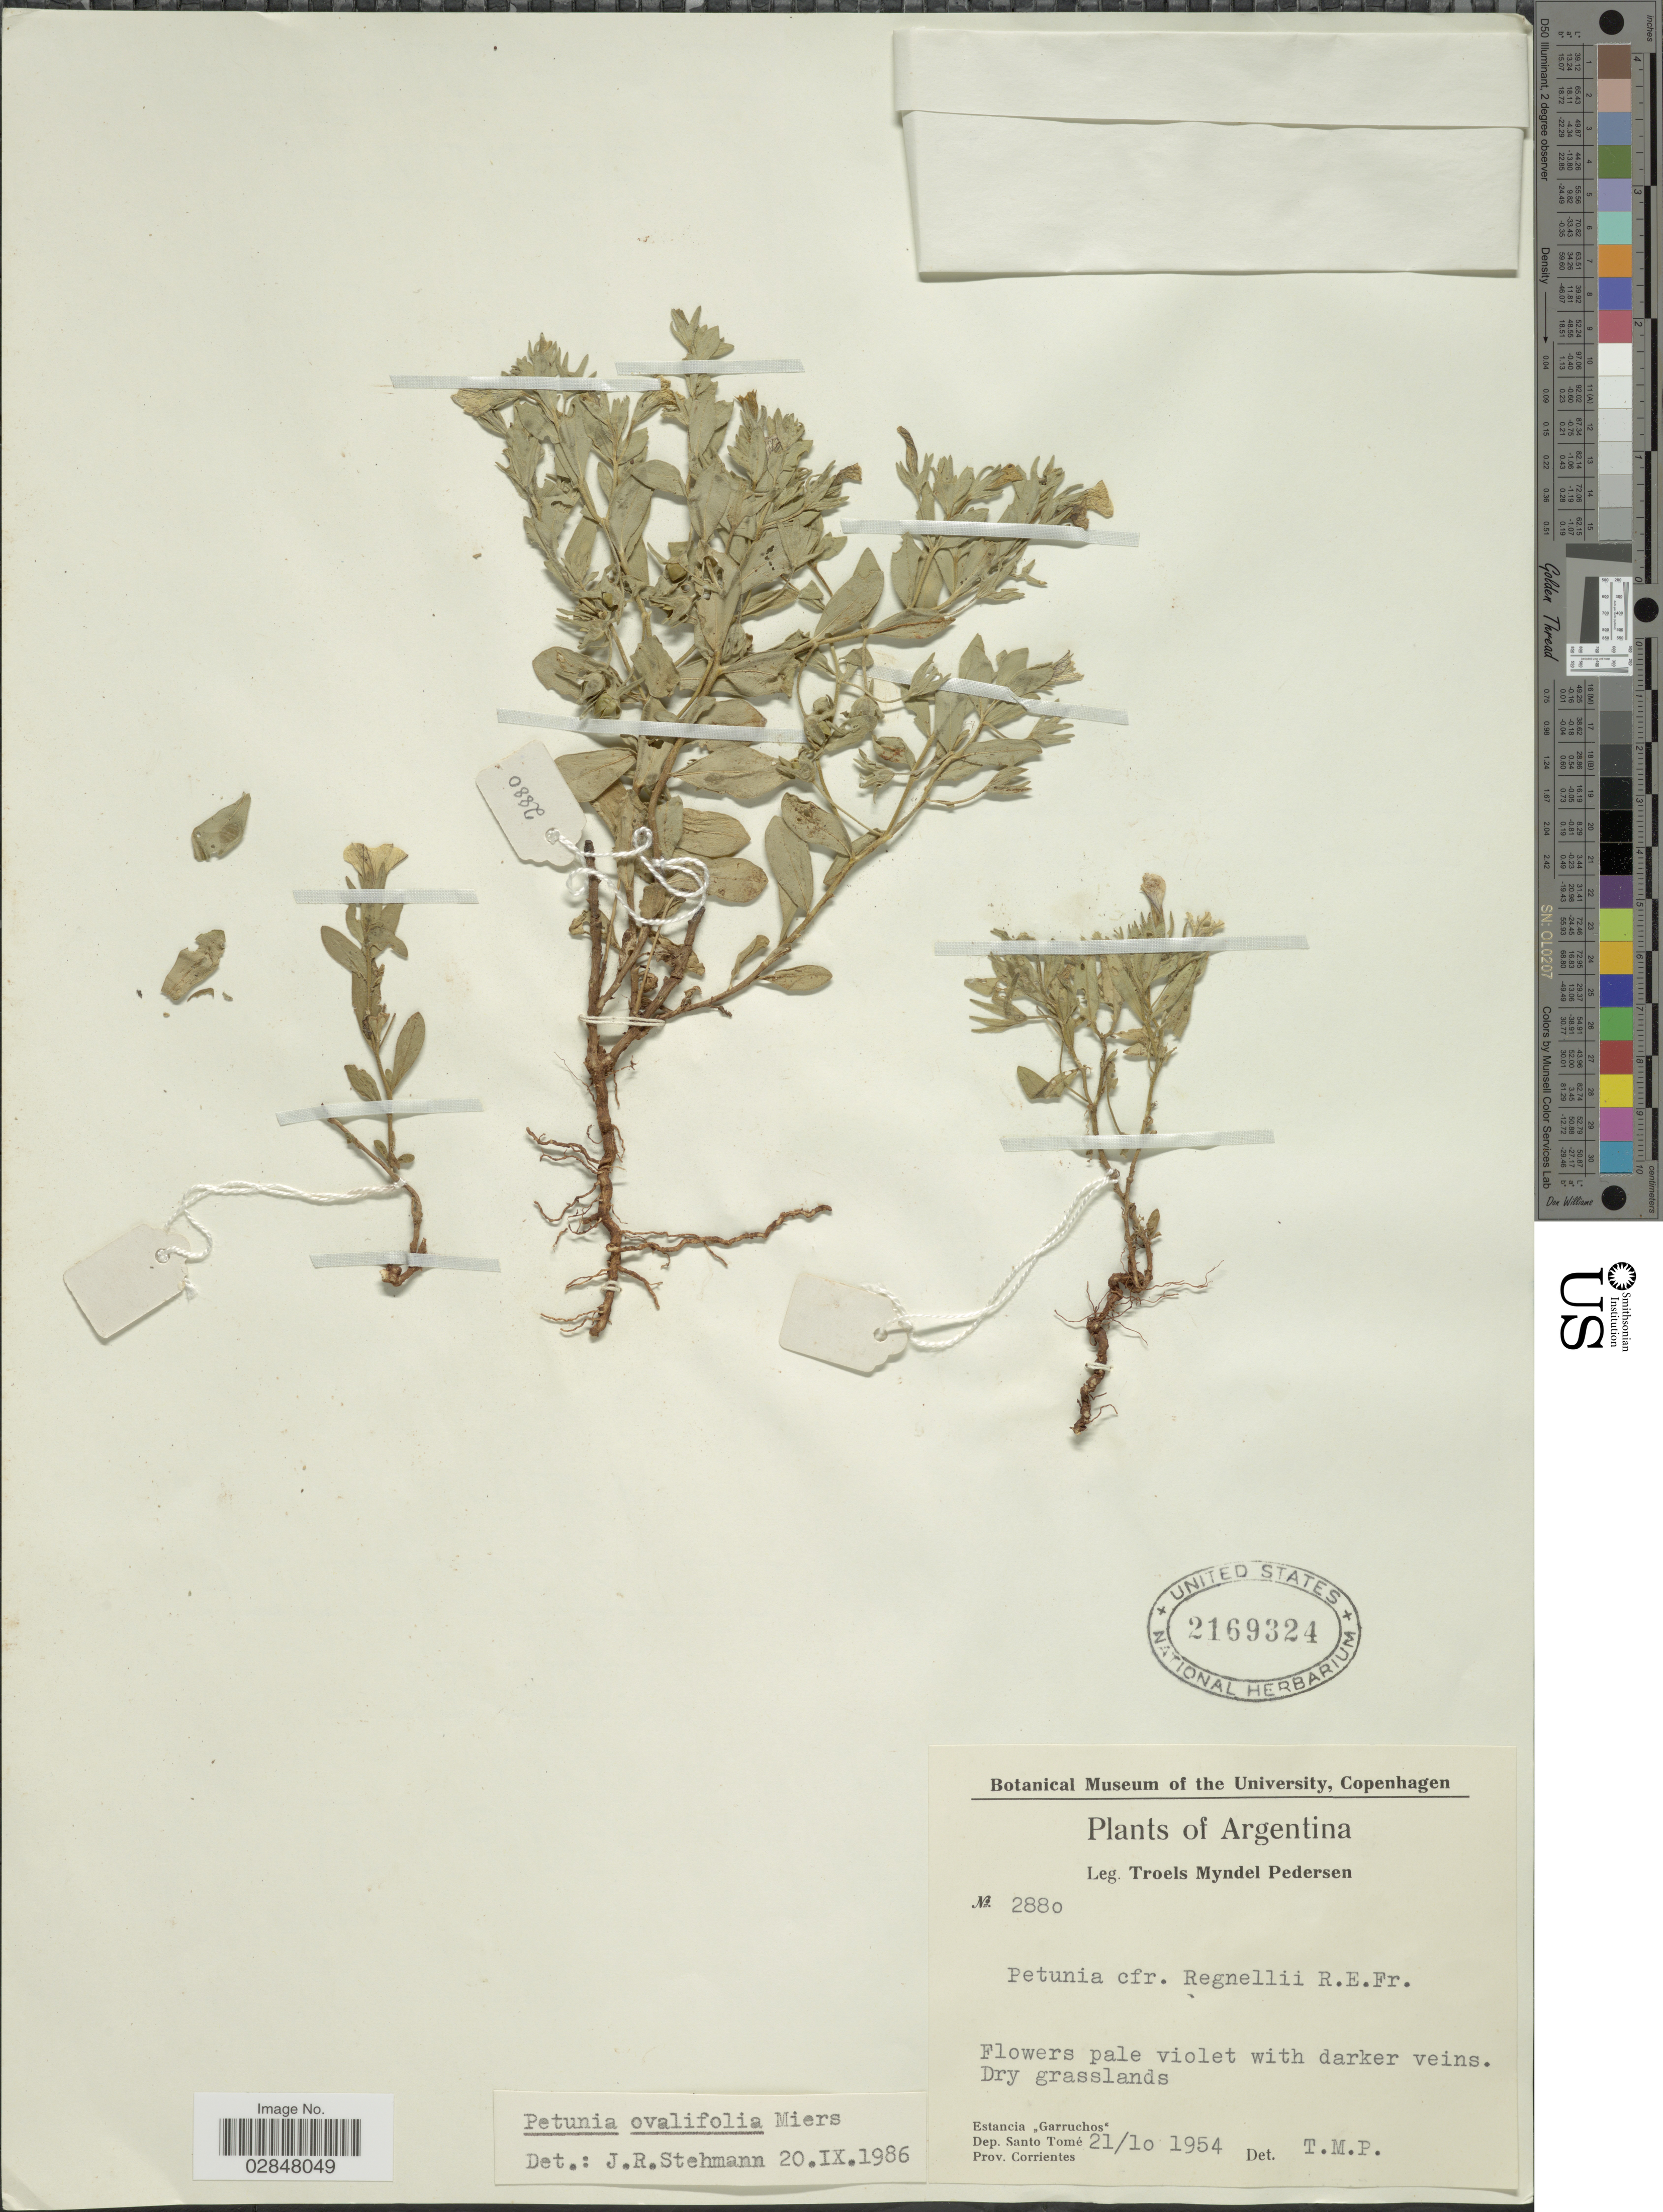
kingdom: Plantae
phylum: Tracheophyta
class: Magnoliopsida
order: Solanales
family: Solanaceae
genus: Petunia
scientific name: Petunia ovalifolia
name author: Miers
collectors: T. Pederson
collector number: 2880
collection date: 1954-10-21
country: Argentina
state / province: Corrientes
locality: Estancia "Garruchos", Dep. Santo Tomé.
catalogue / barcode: US 2169324